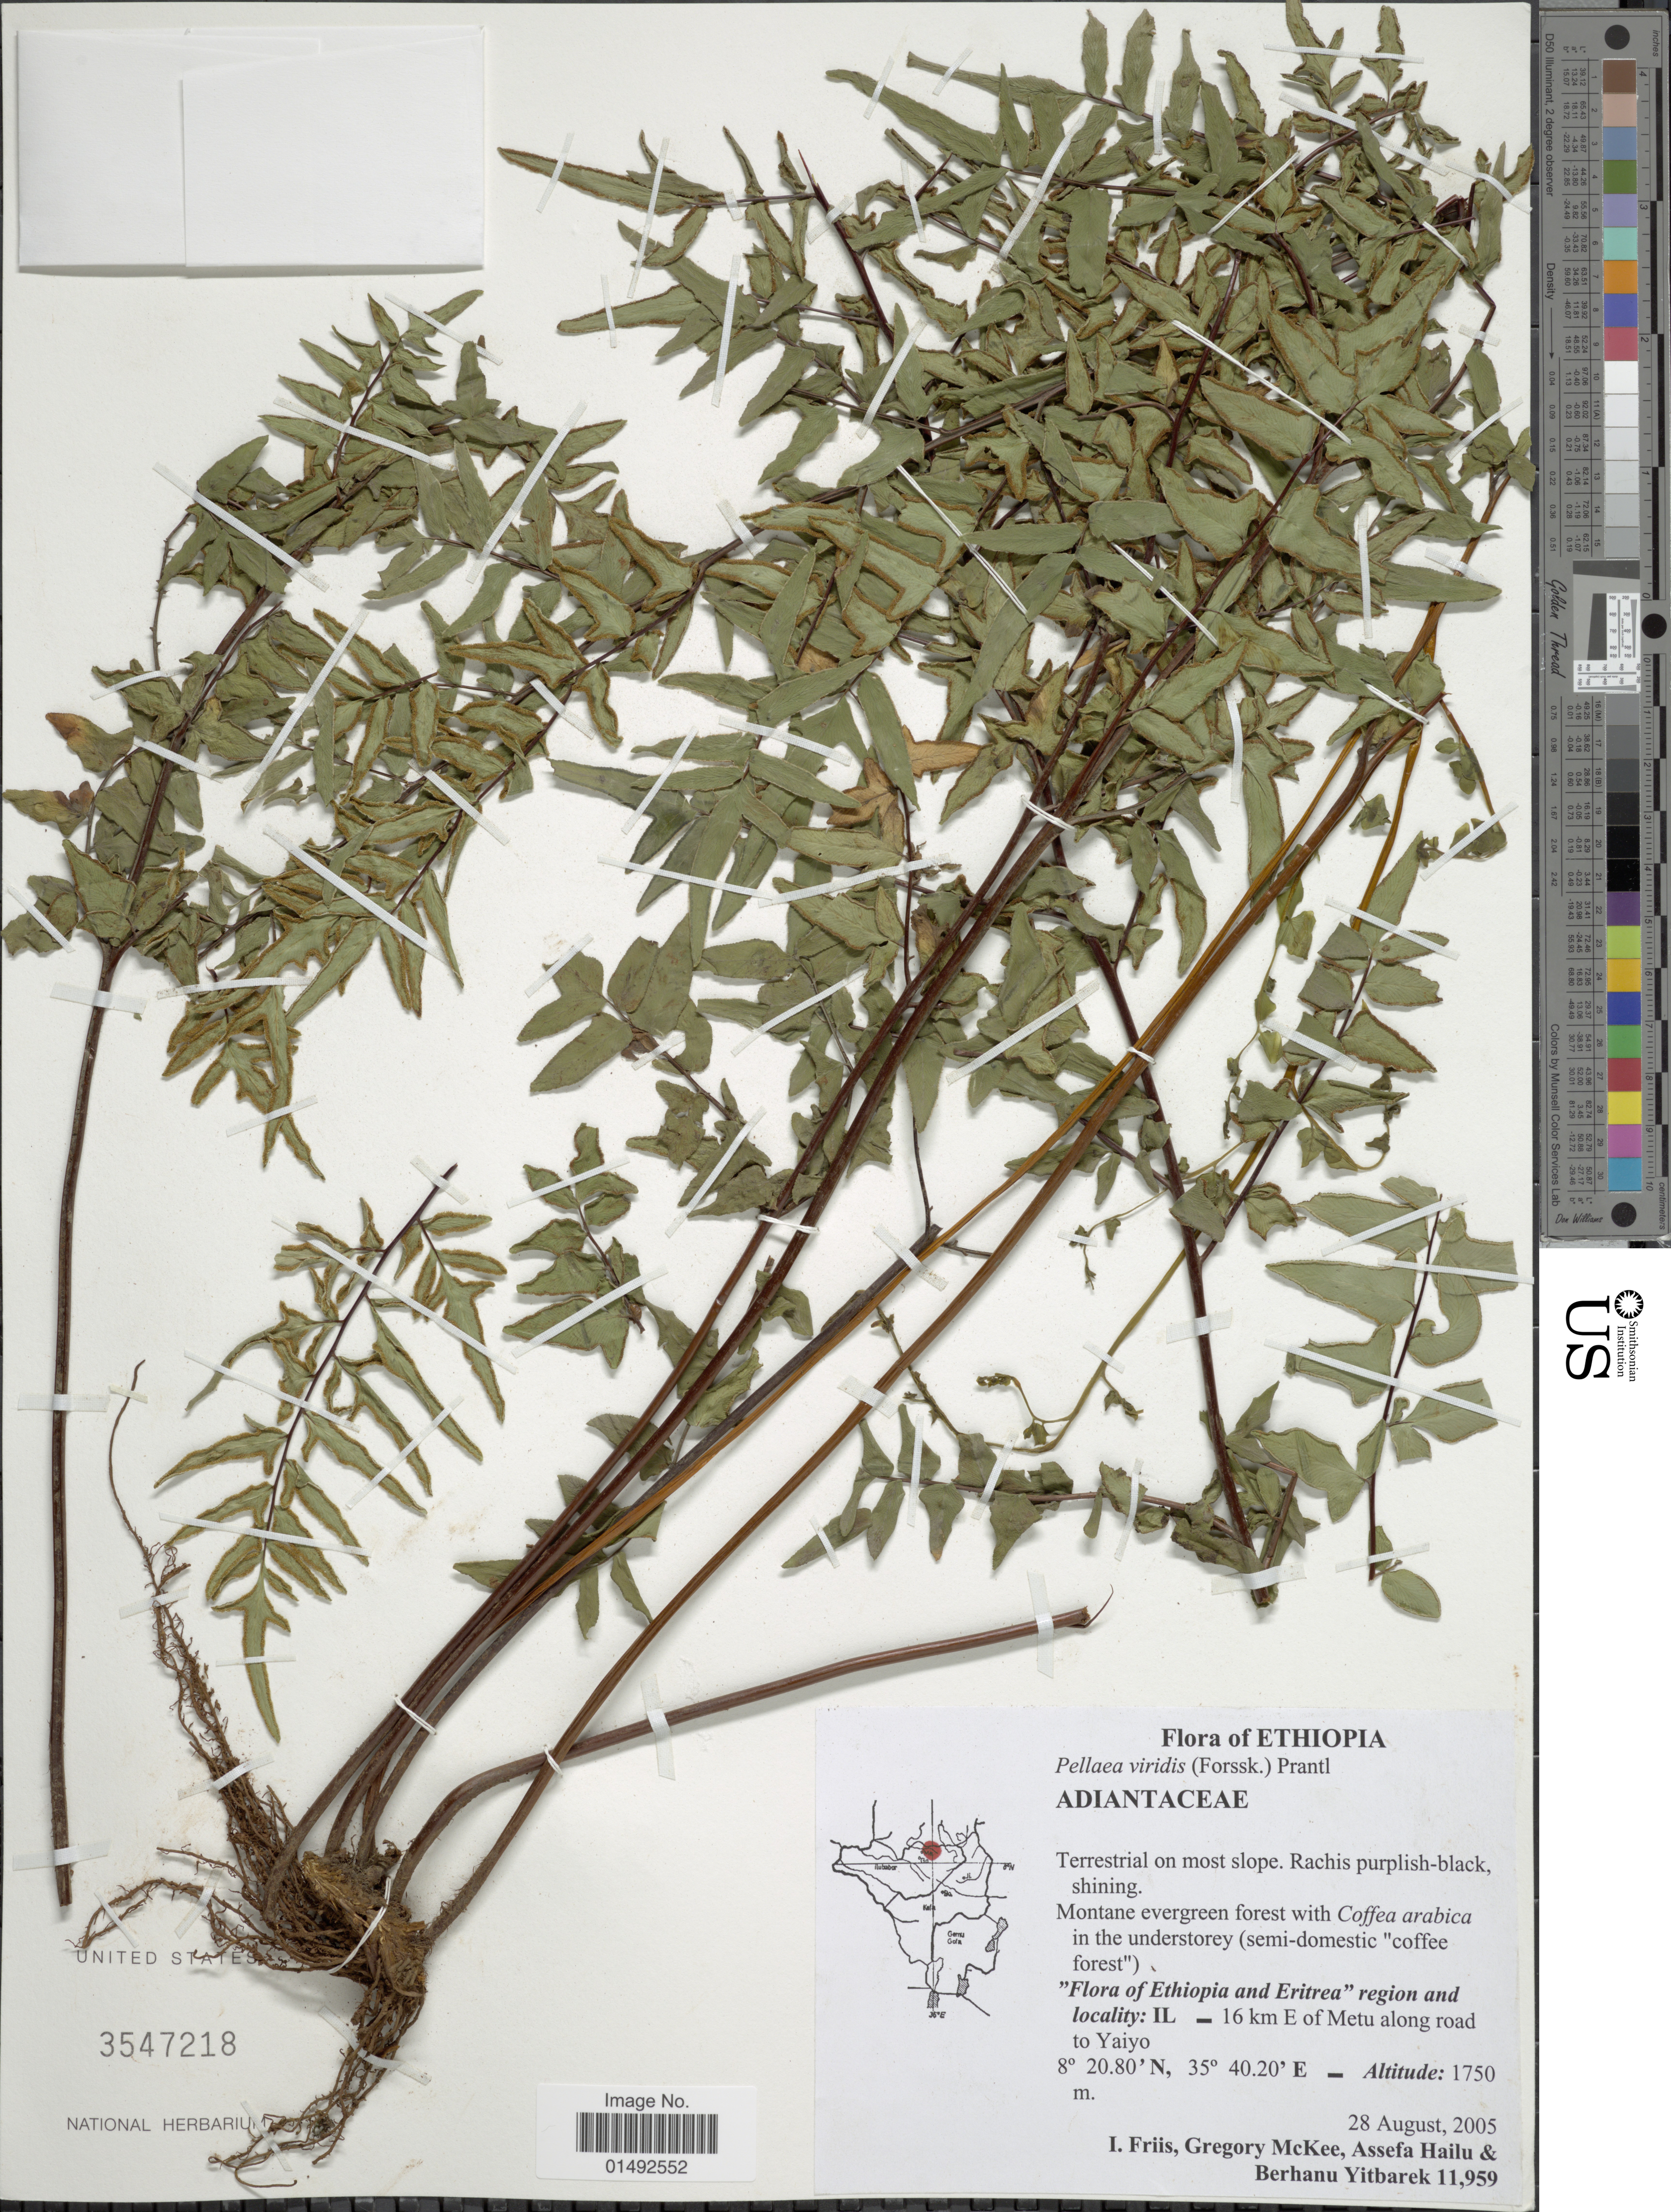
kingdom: Plantae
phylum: Tracheophyta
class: Polypodiopsida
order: Polypodiales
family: Pteridaceae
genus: Pellaea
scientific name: Pellaea viridis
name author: (Forssk.) Prantl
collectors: I. Friis, G. S. McKee, A. Hailu & B. Yitbarek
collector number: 11959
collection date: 2005-08-28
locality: Ethiopia and Eritrea, IL _ 16 km E of Metu along road to Yaiyo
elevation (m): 1750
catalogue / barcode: US 3547218